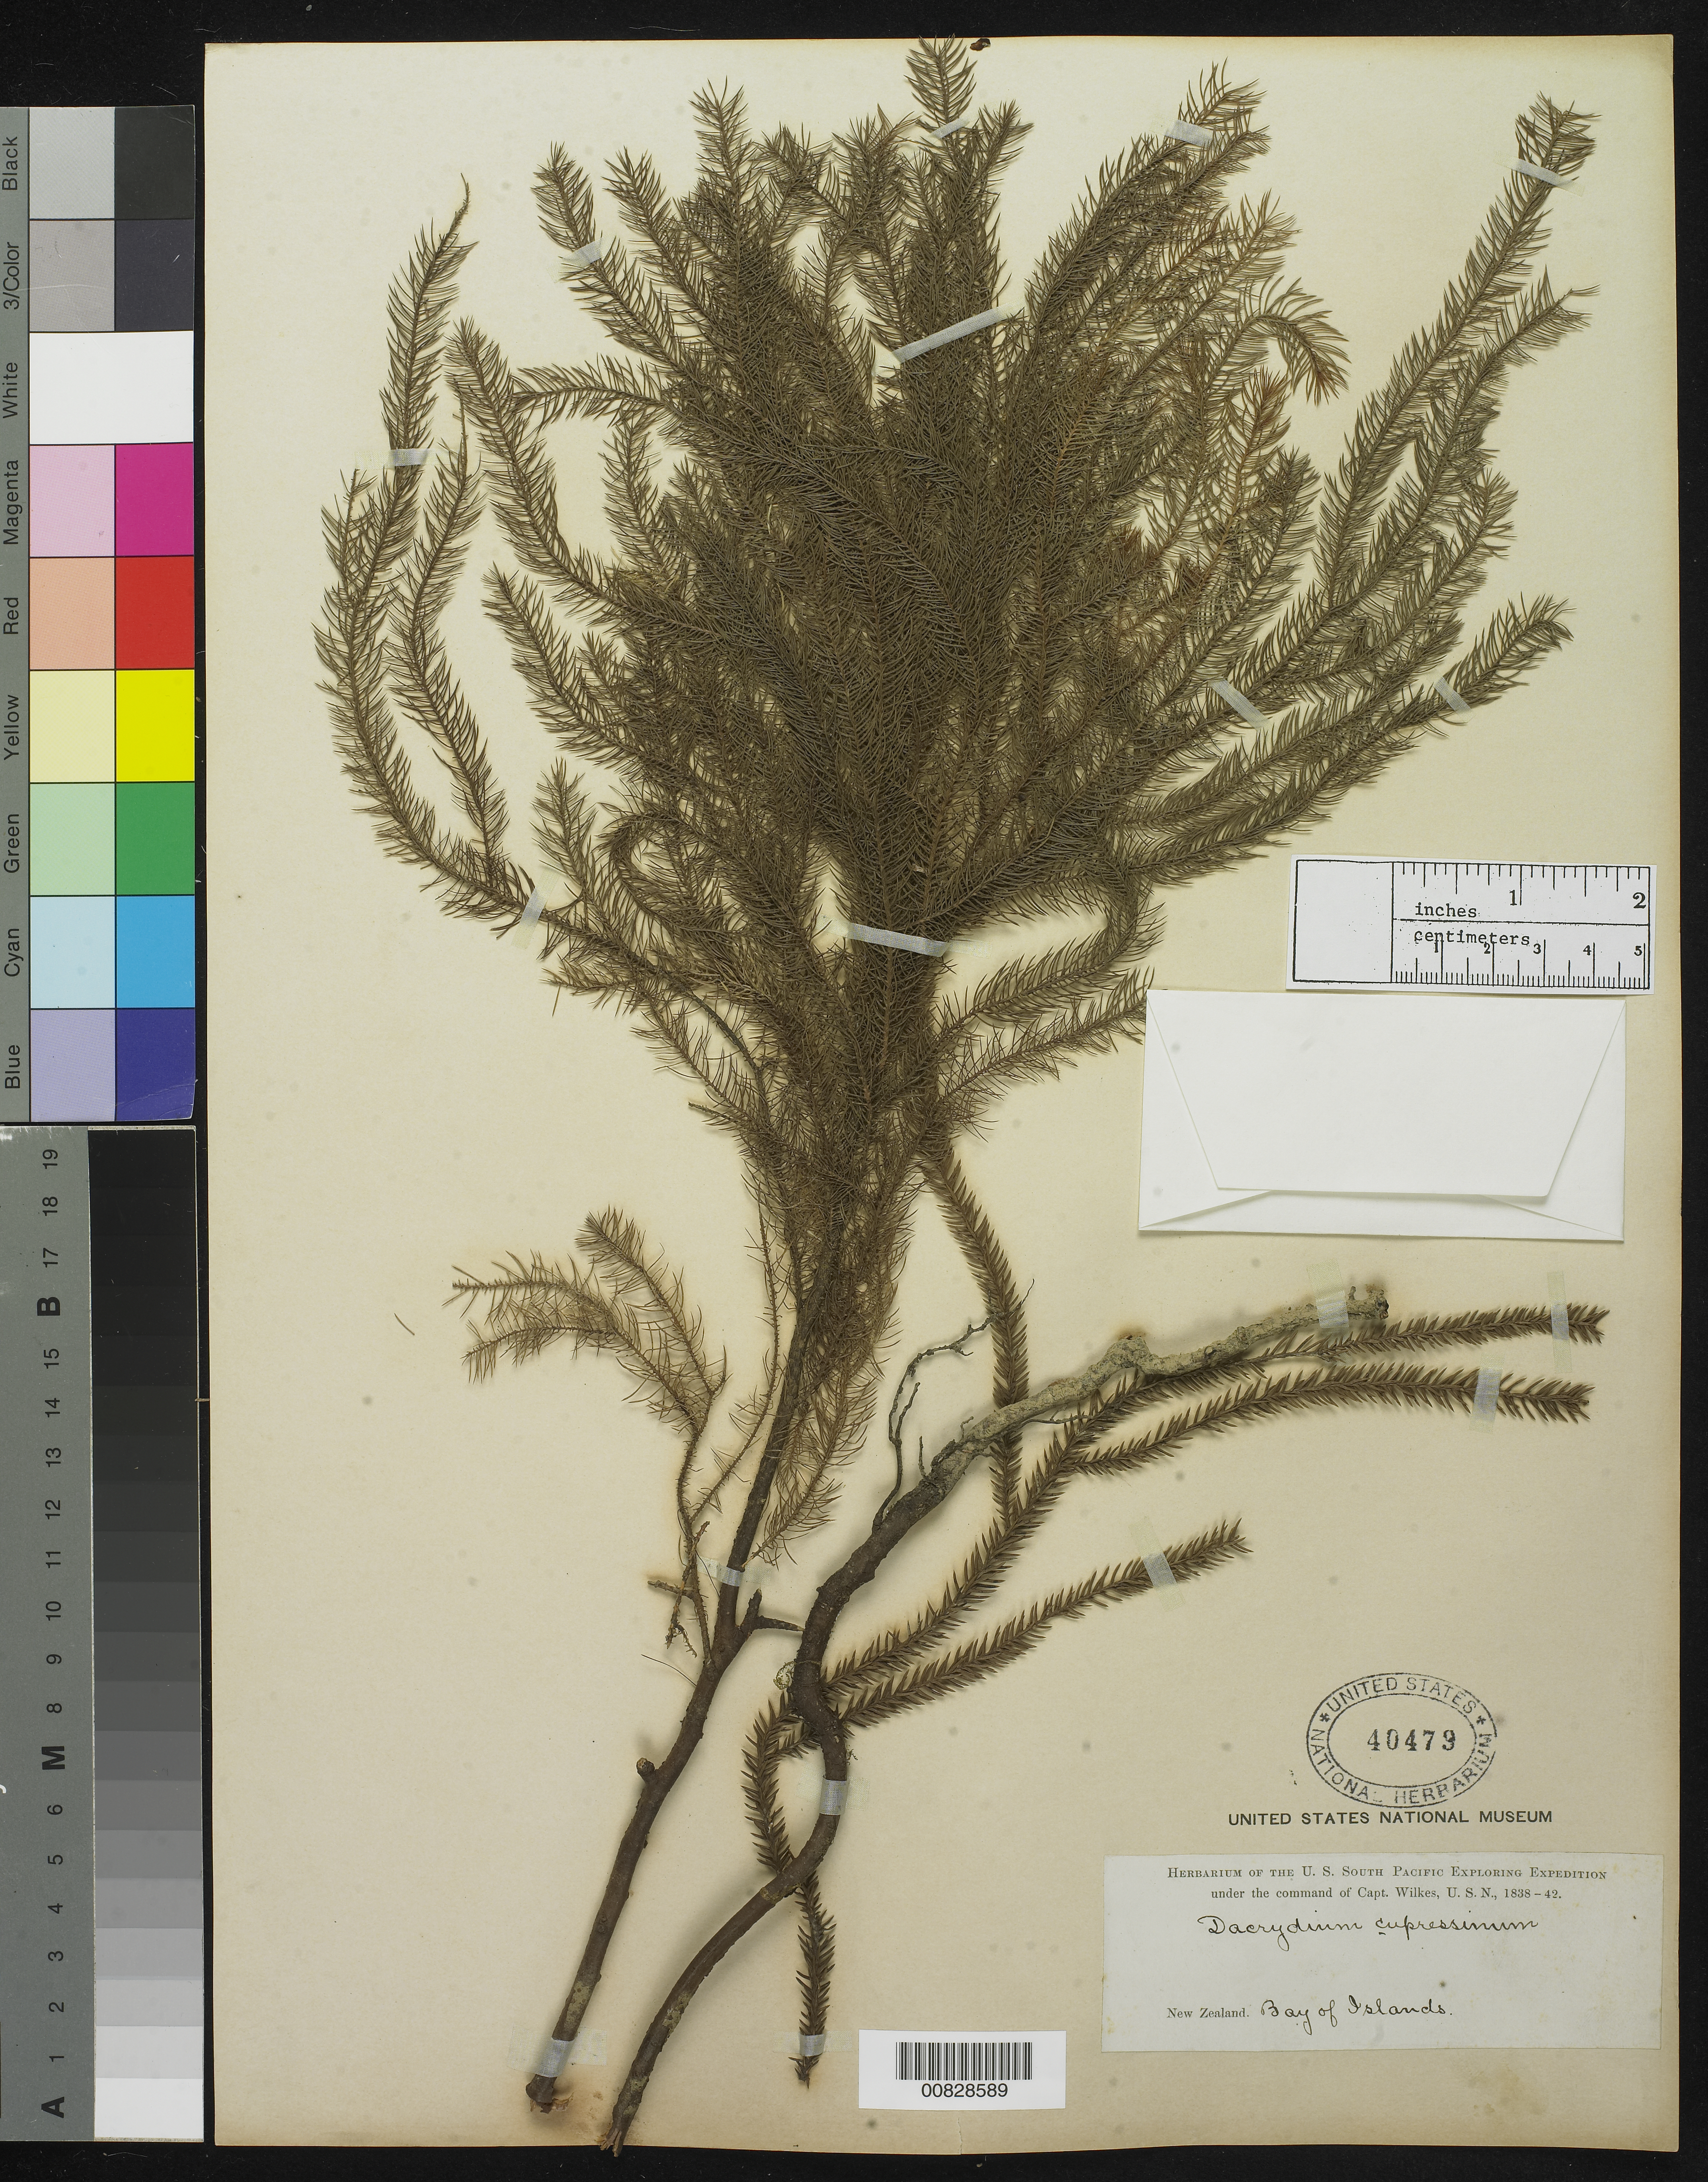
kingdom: Plantae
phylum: Tracheophyta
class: Pinopsida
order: Pinales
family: Podocarpaceae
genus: Dacrydium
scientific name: Dacrydium cupressinum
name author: Sol. ex G. Forst.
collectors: Wilkes Explor. Exped.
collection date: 1838/1842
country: New Zealand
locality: Bay of Islands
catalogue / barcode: US 40479